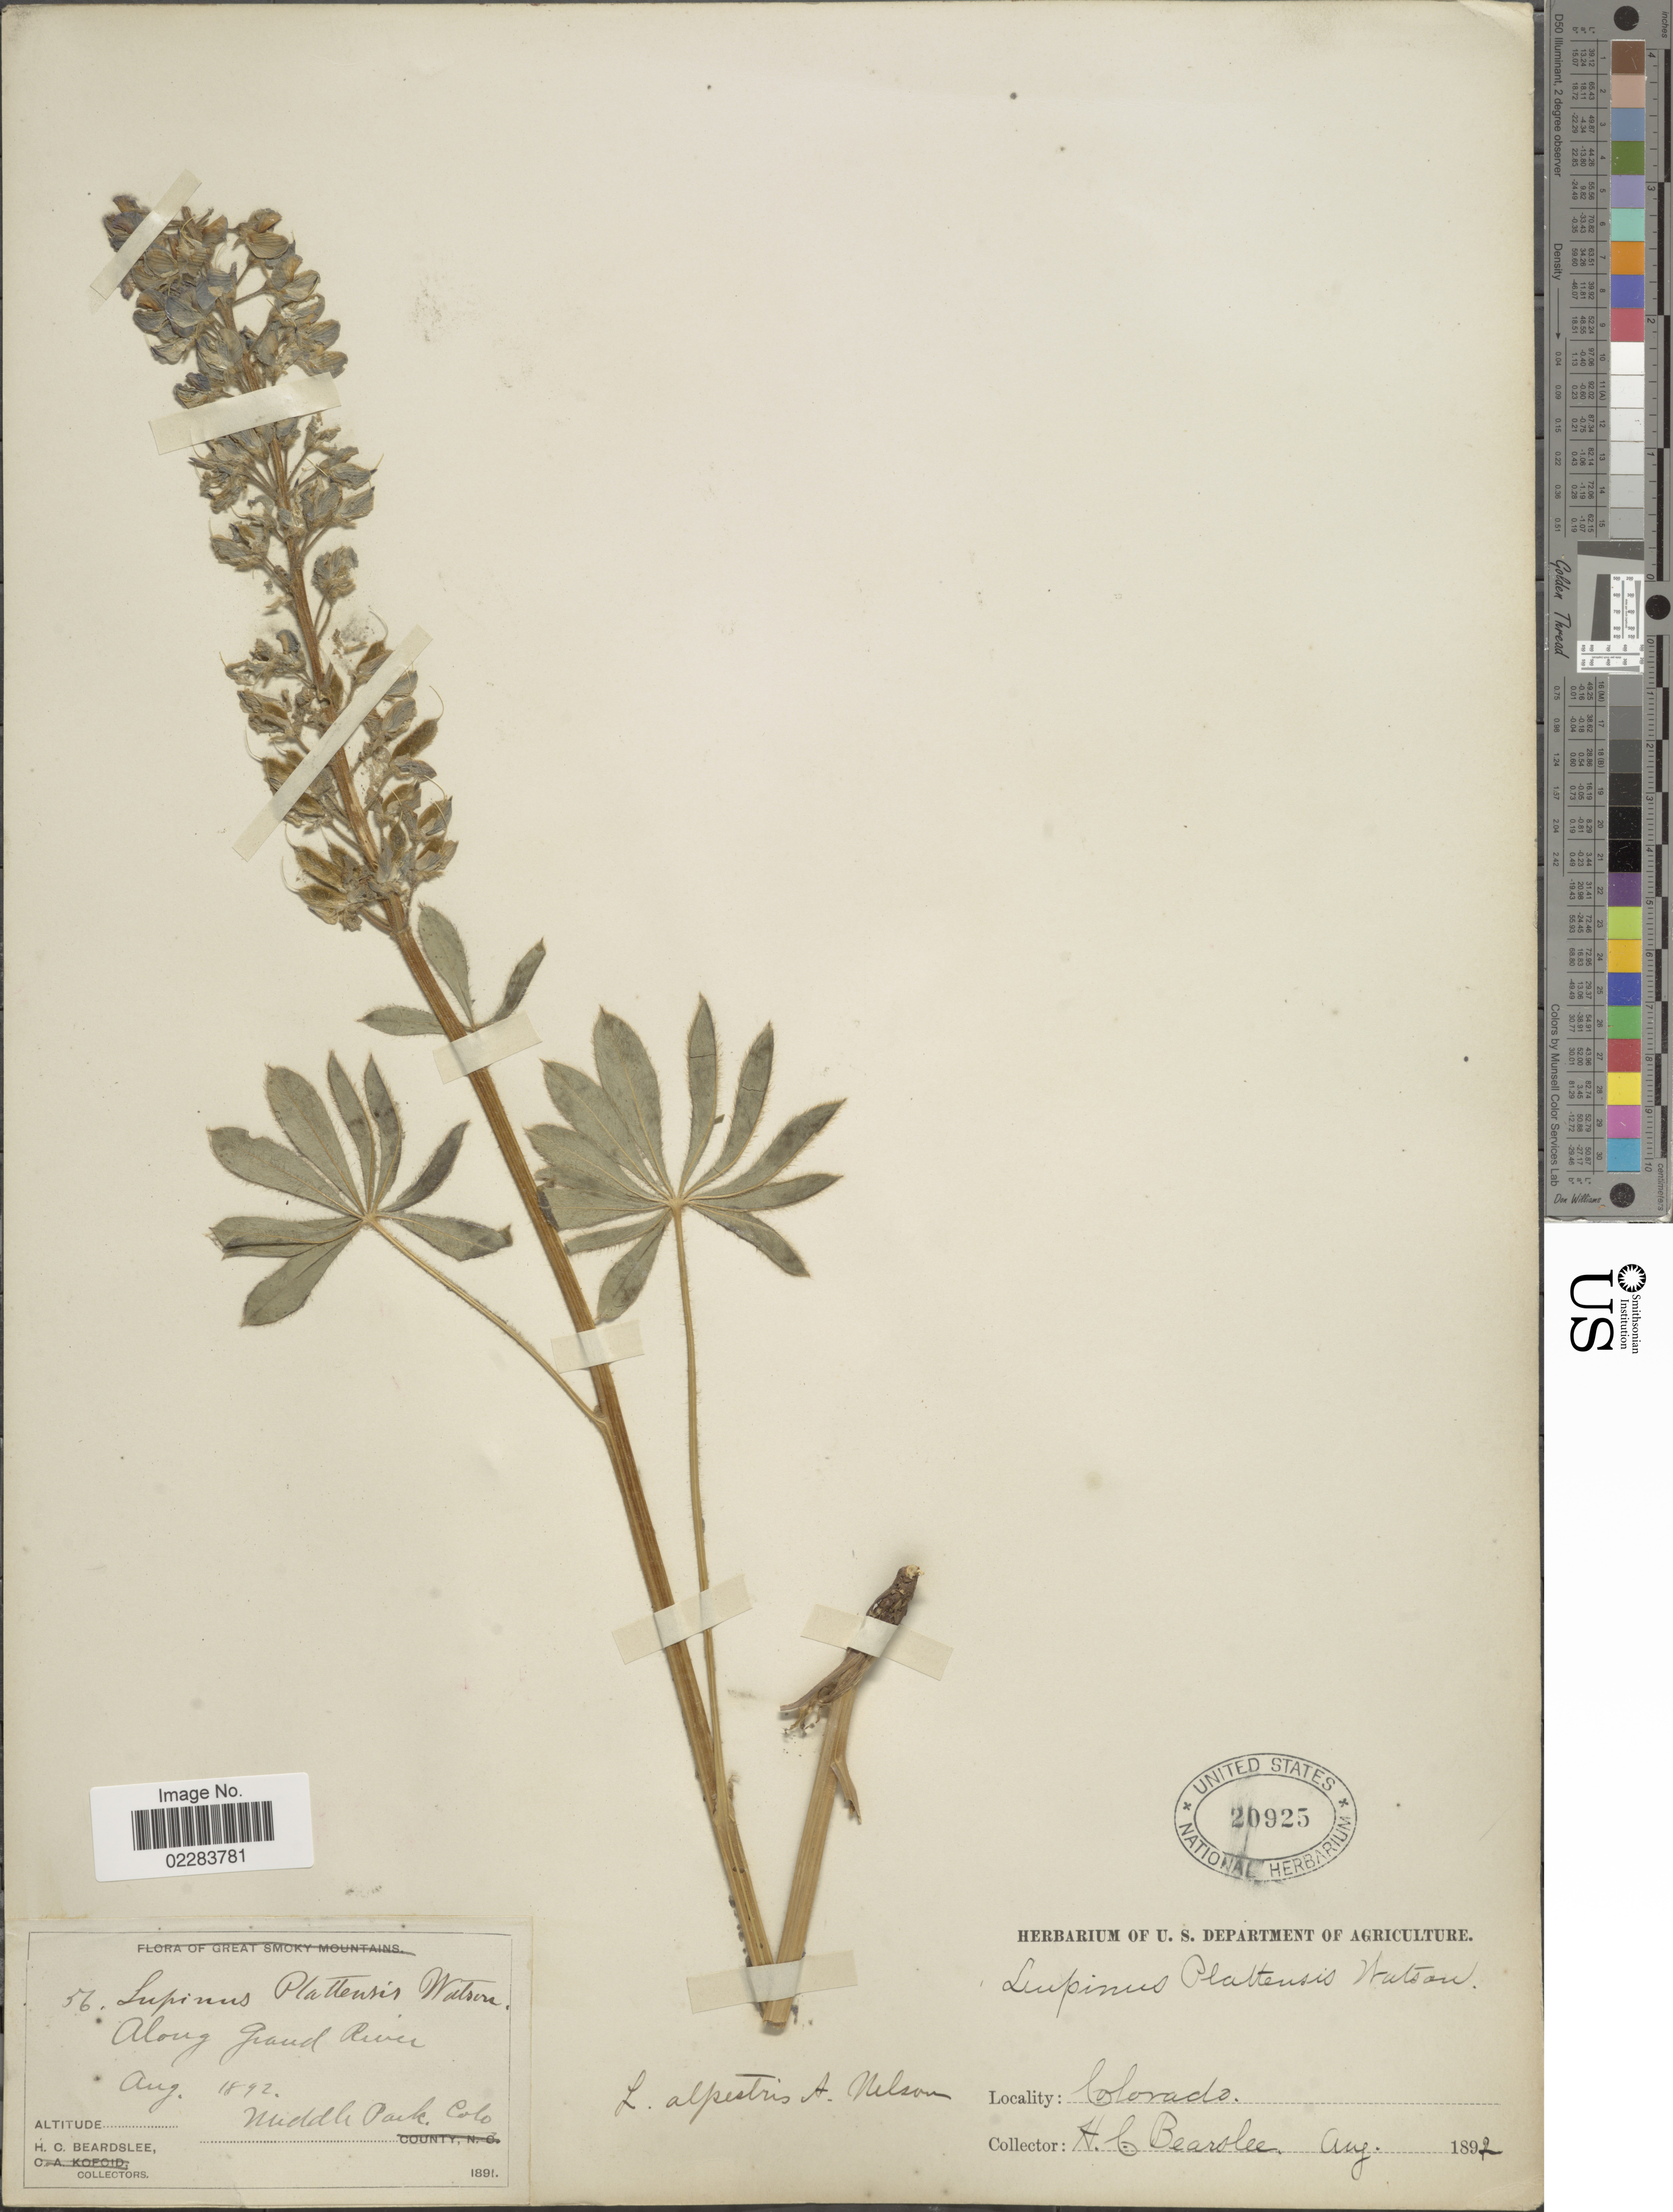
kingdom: Plantae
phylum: Tracheophyta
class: Magnoliopsida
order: Fabales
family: Fabaceae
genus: Lupinus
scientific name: Lupinus alpestris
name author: A. Nelson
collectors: H. Beardslee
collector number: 56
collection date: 1892-08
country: United States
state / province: Colorado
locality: Along Grand River. Middle Park, Colo.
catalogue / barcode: US 20925